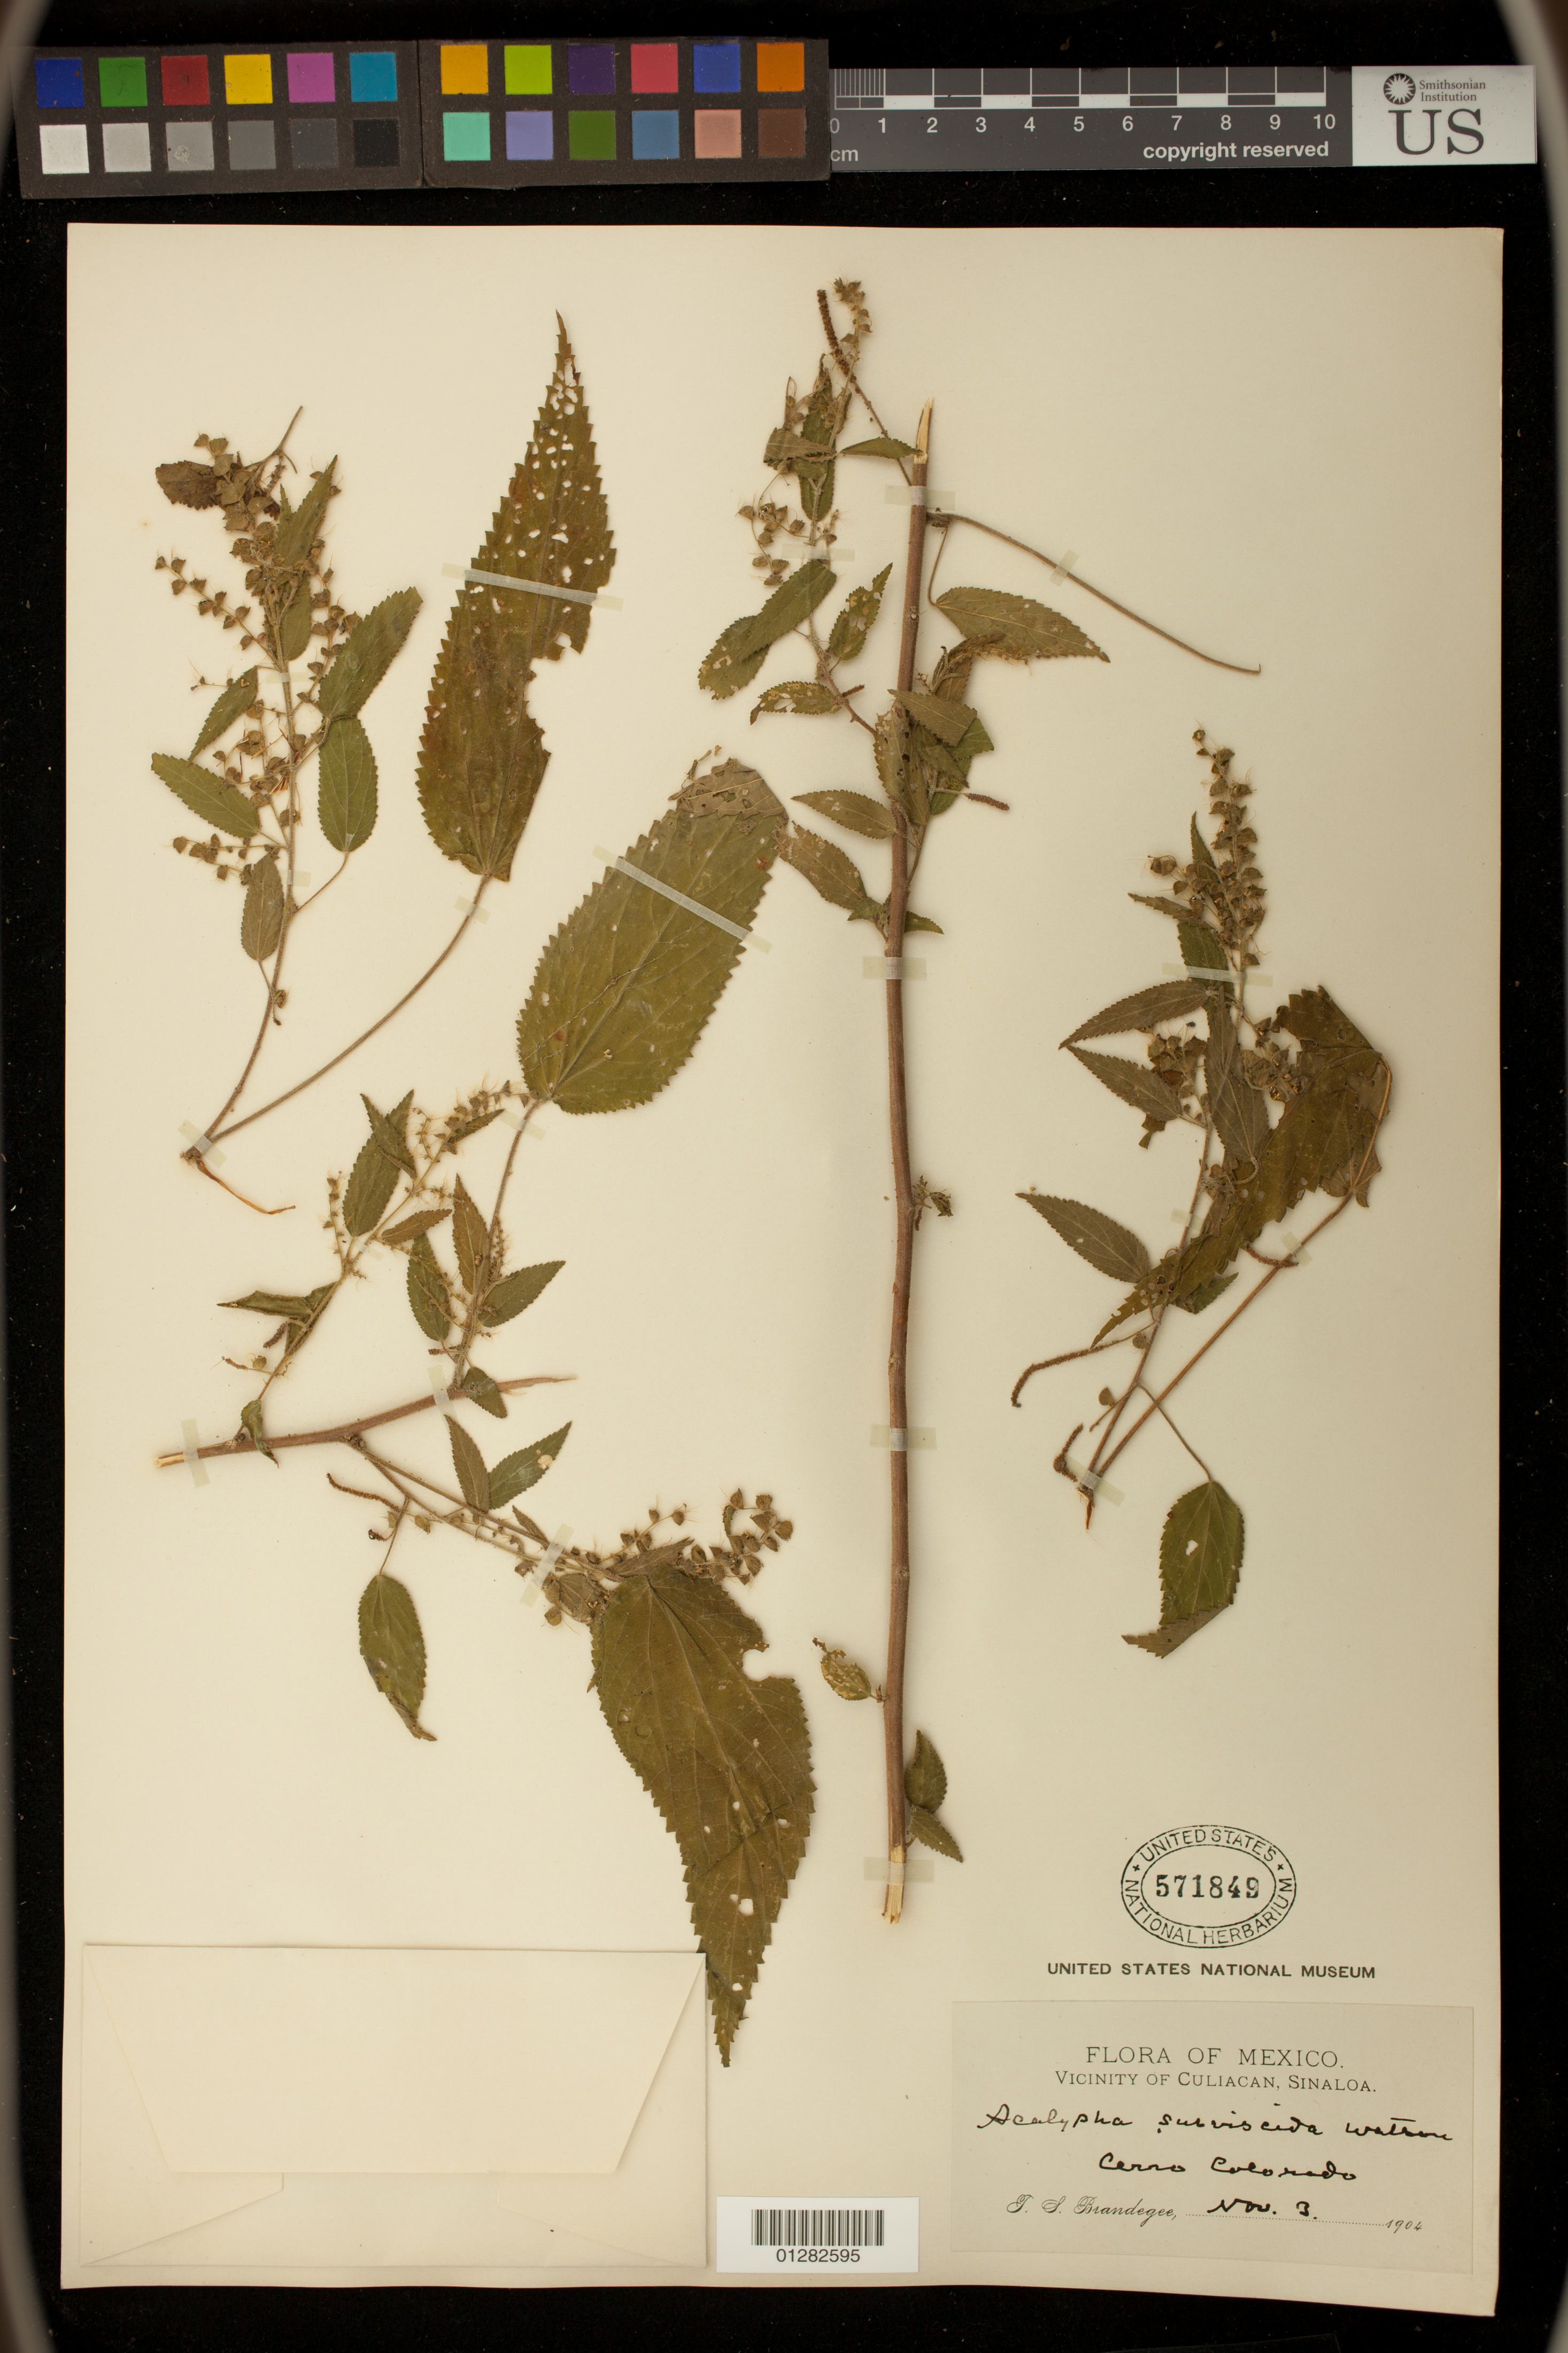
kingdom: Plantae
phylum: Tracheophyta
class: Magnoliopsida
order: Malpighiales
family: Euphorbiaceae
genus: Acalypha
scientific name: Acalypha subviscida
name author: S. Watson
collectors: R. McVaugh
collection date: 1904-11-03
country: Mexico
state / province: Sinaloa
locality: Vicinity of Culiacan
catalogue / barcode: US 571849